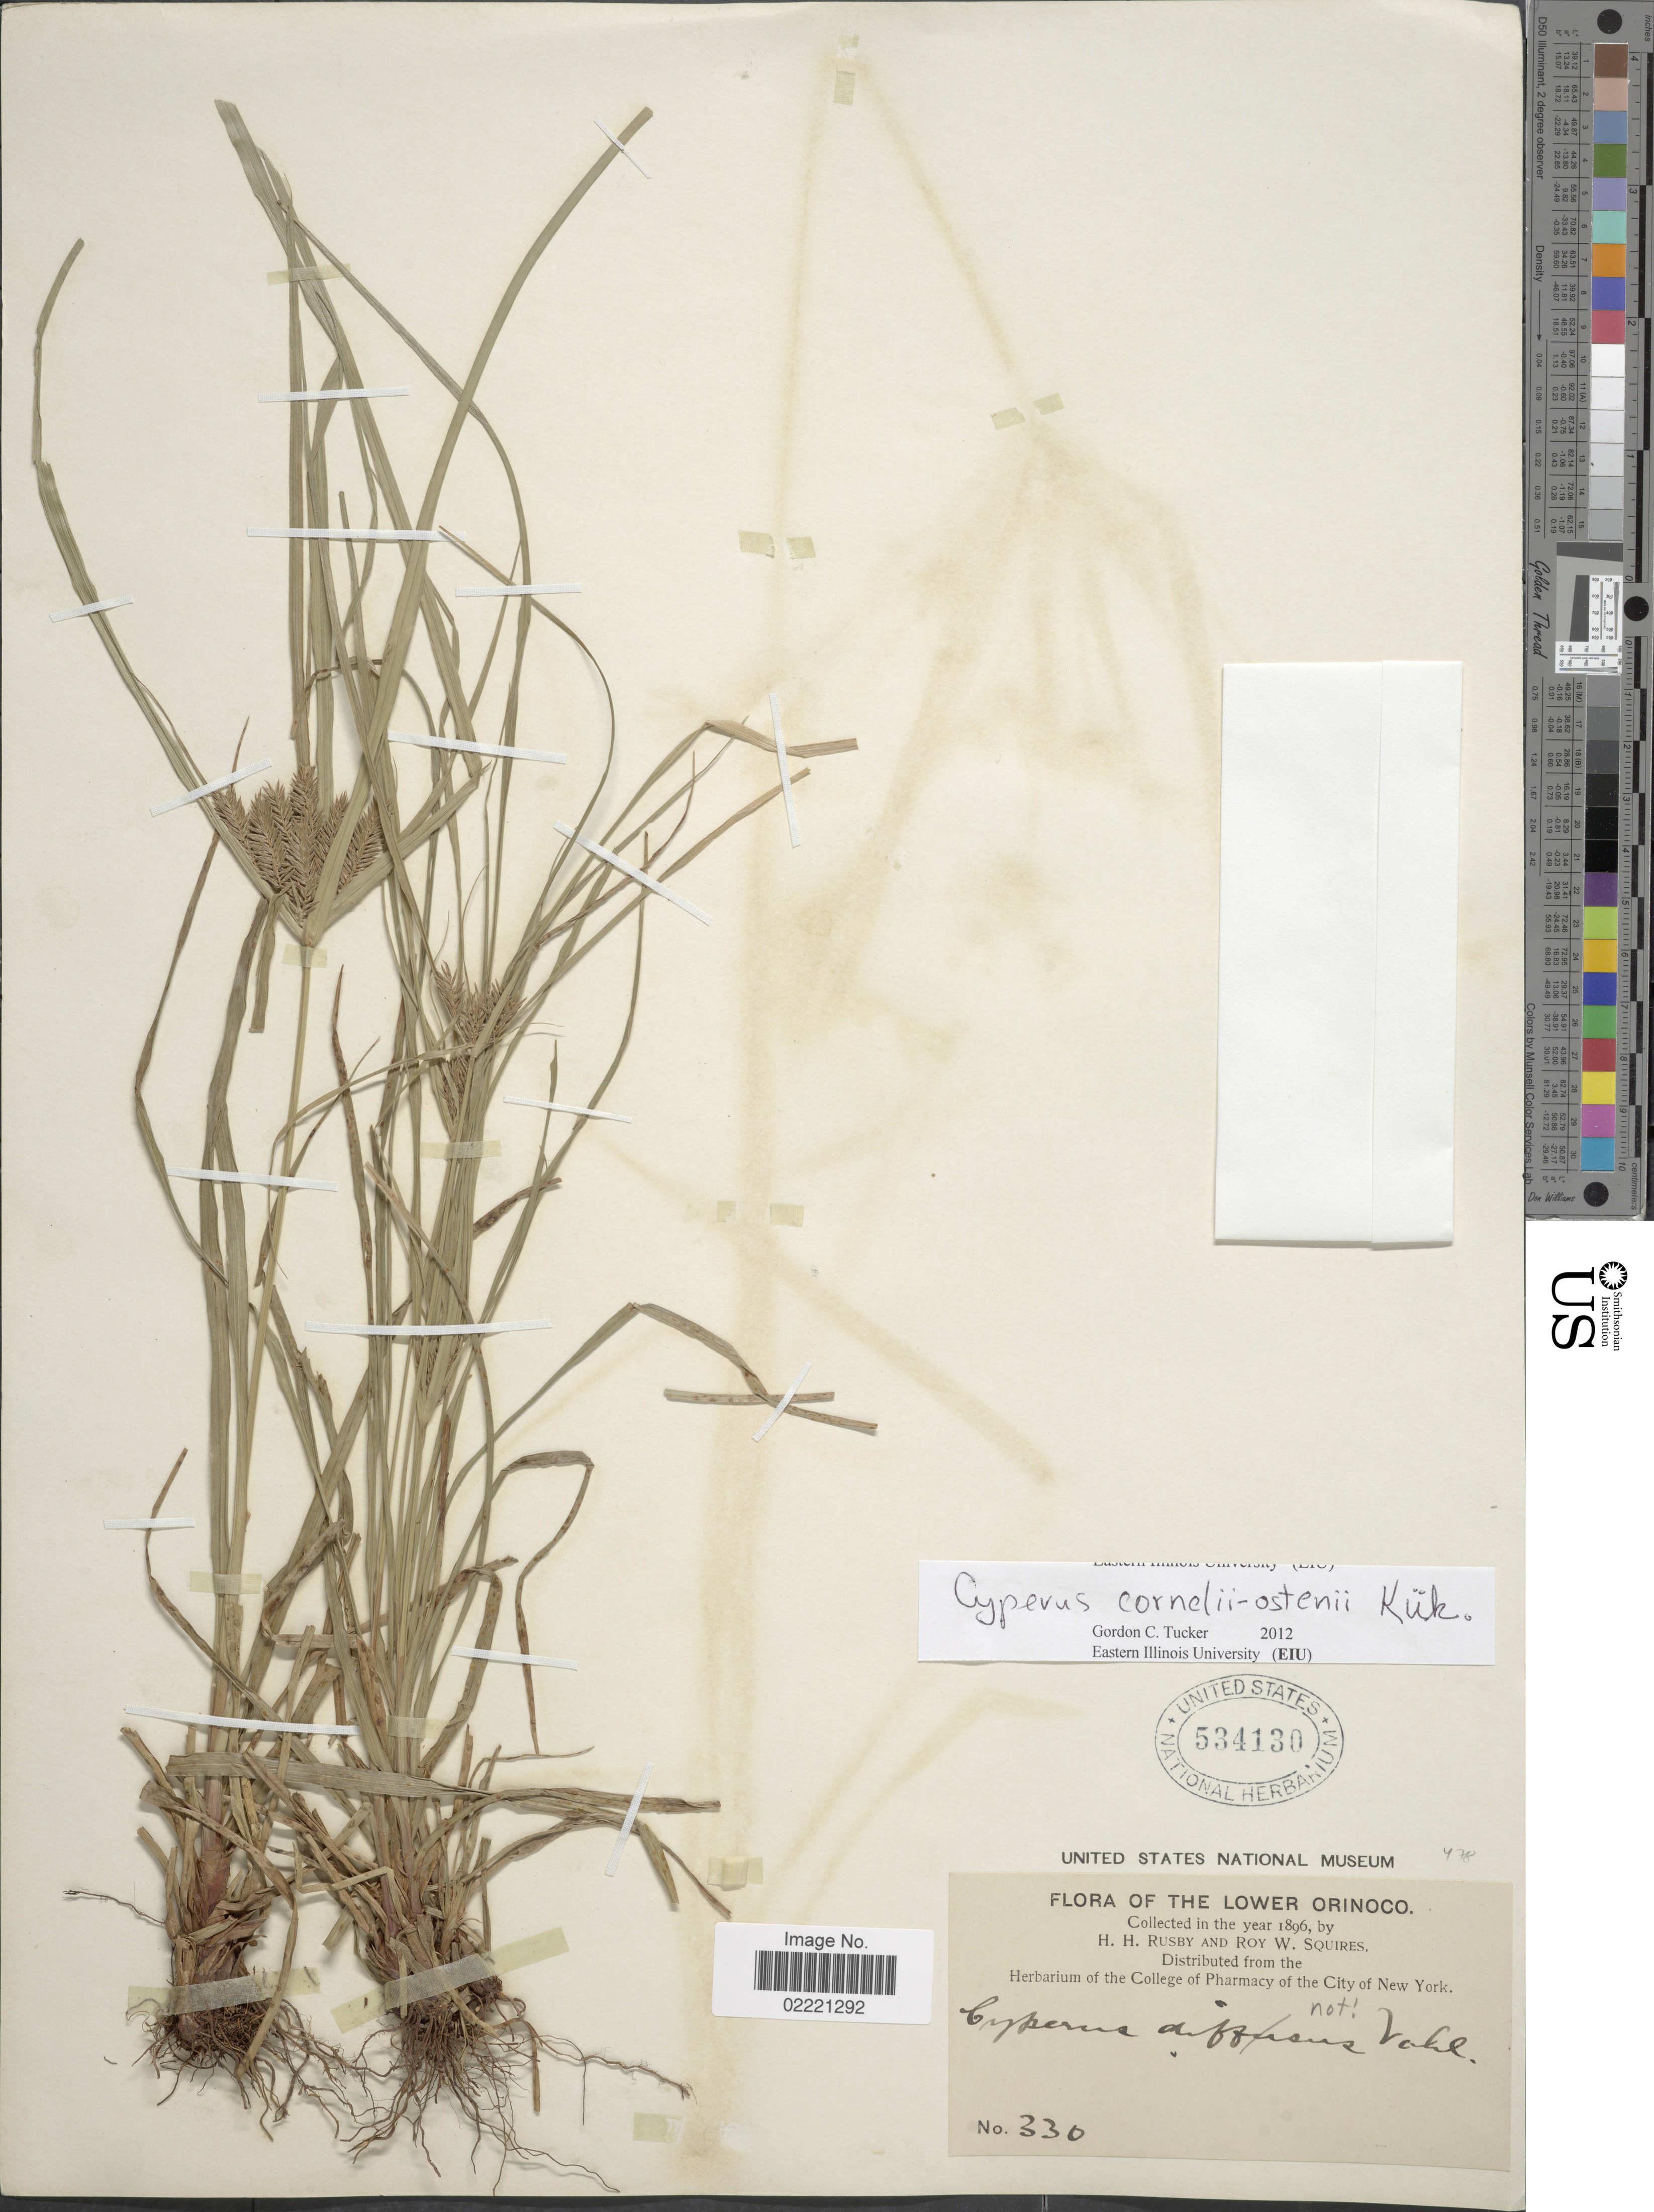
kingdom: Plantae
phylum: Tracheophyta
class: Liliopsida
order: Poales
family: Cyperaceae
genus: Cyperus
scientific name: Cyperus cornelii-ostenii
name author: Kük.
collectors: H. H. Rusby & R. Squires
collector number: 330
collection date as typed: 1896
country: Venezuela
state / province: Delta Amacuro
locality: Lower Orinoco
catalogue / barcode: US 534130